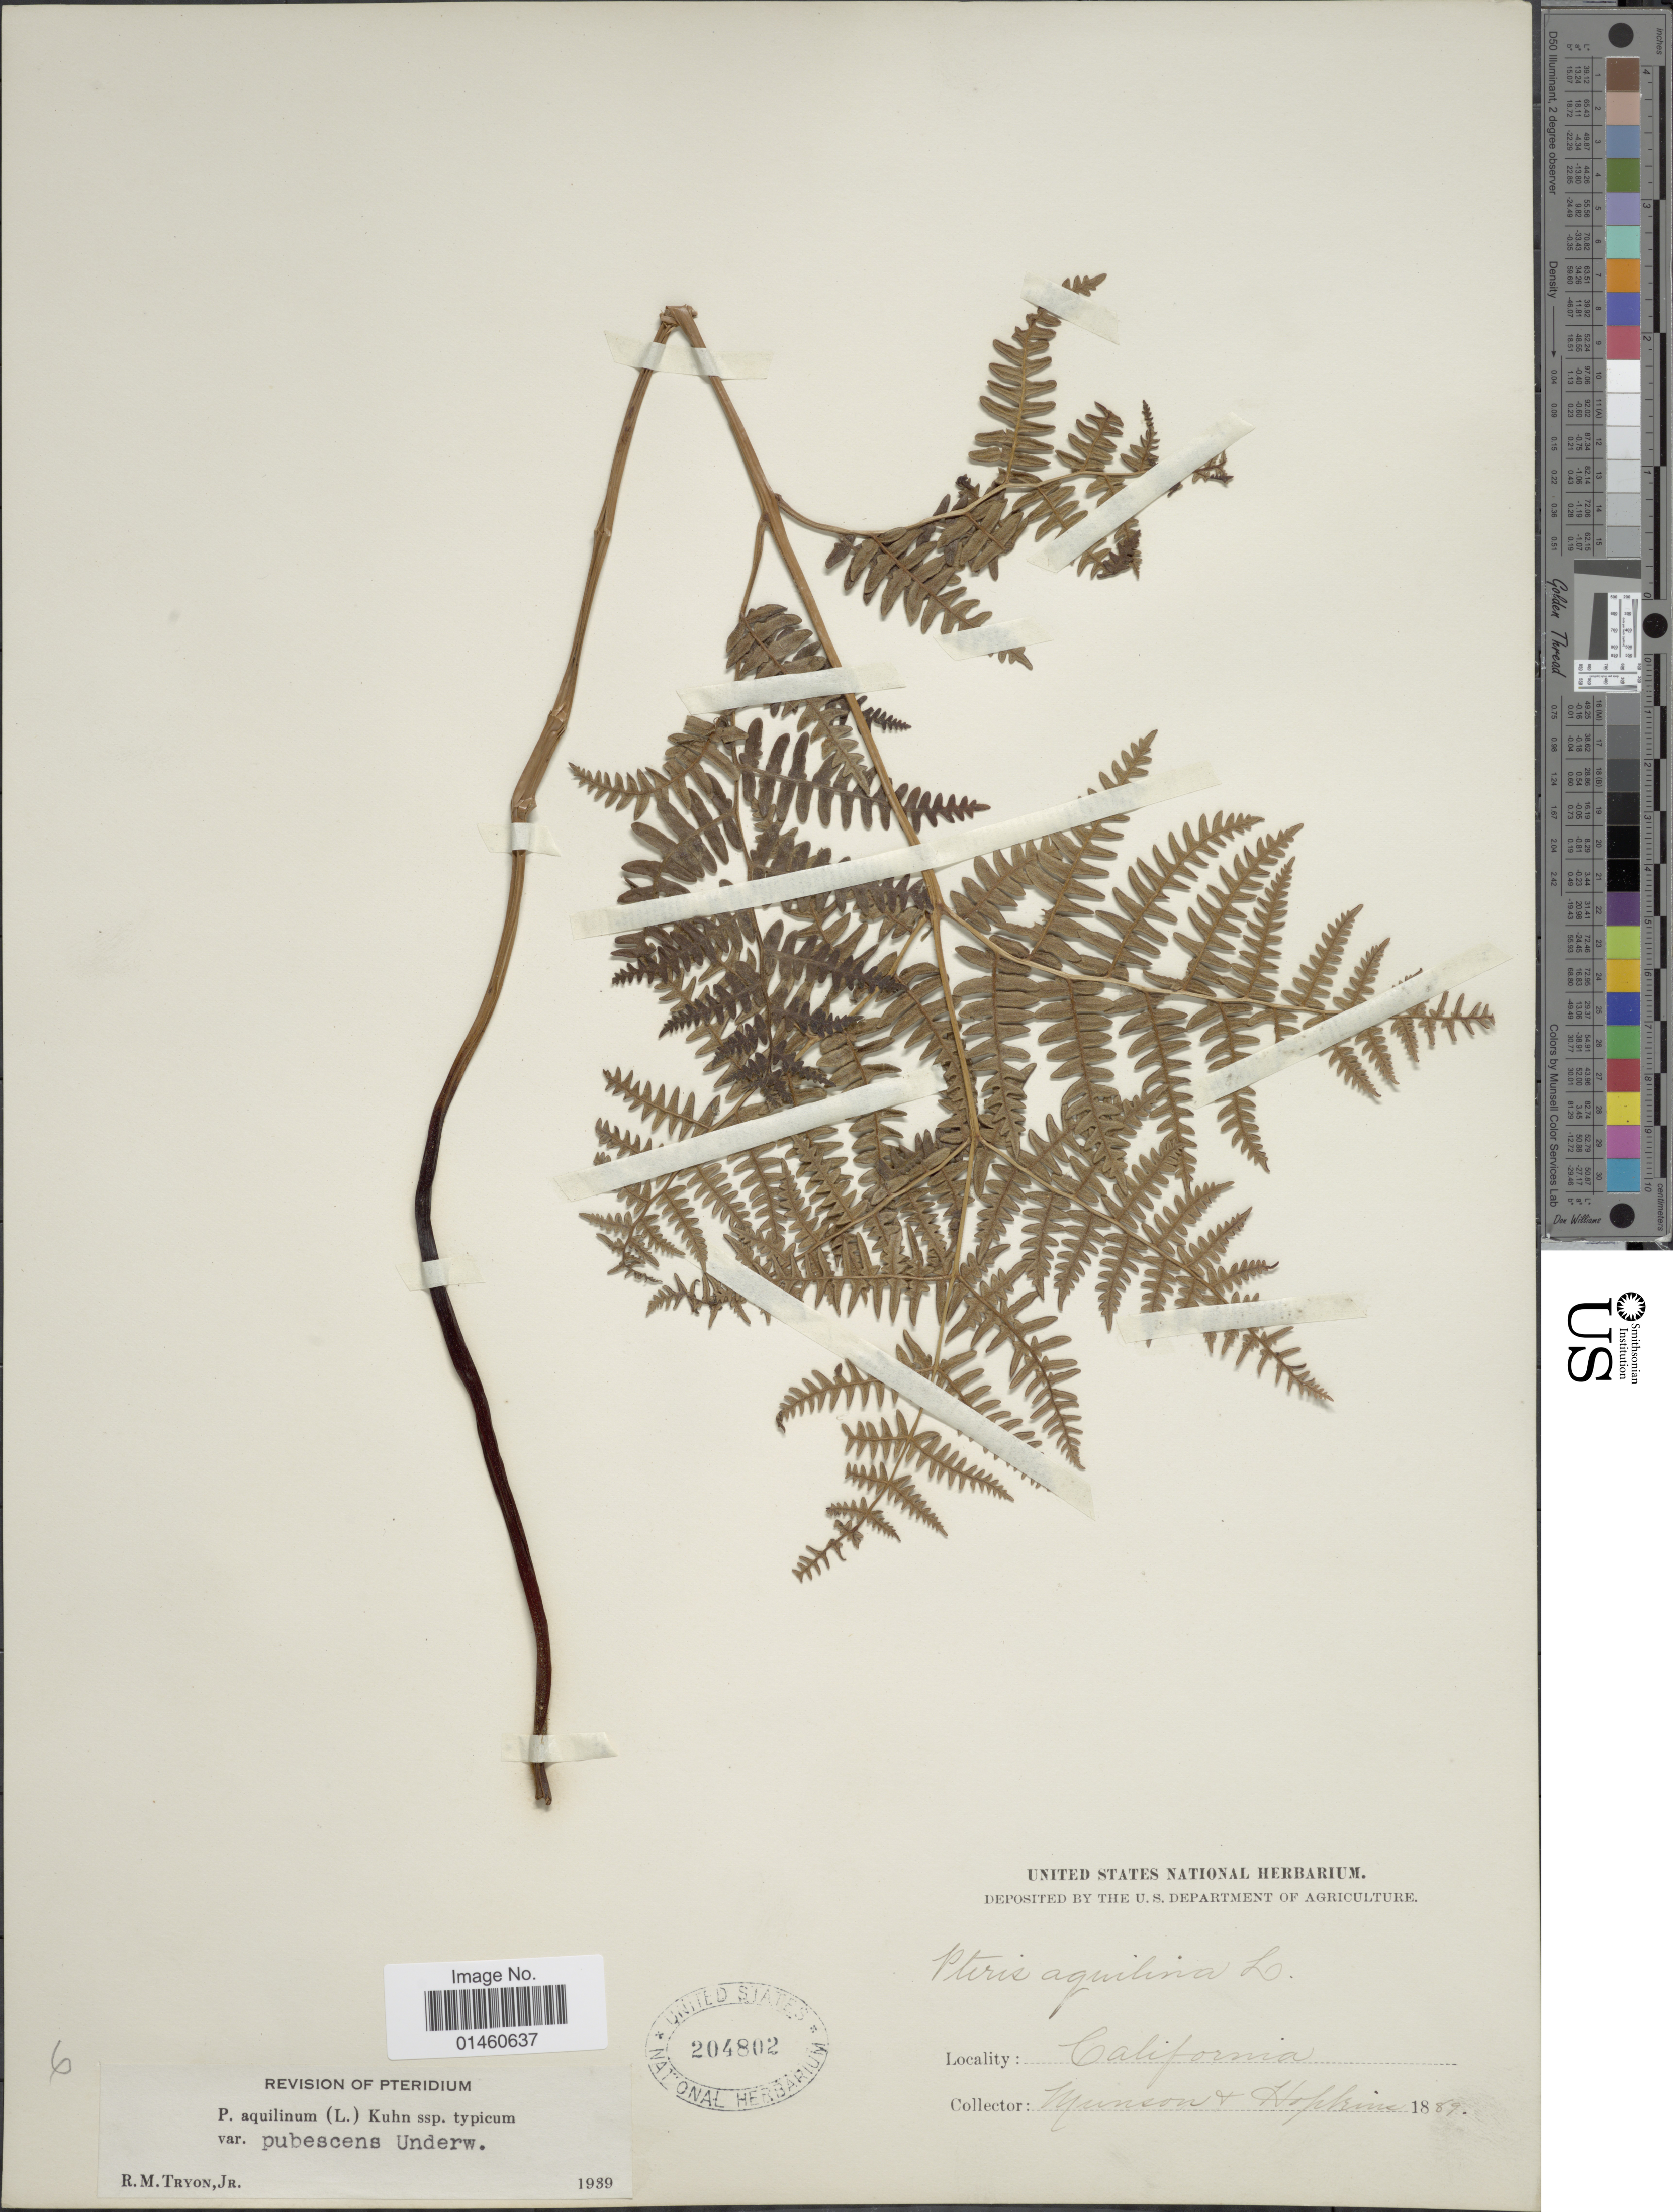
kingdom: Plantae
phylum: Tracheophyta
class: Polypodiopsida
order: Polypodiales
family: Dennstaedtiaceae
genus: Pteridium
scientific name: Pteridium pubescens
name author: (Underw.) Christenh.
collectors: -. Munson & -. Hopkins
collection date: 1889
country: United States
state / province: California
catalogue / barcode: US 204802